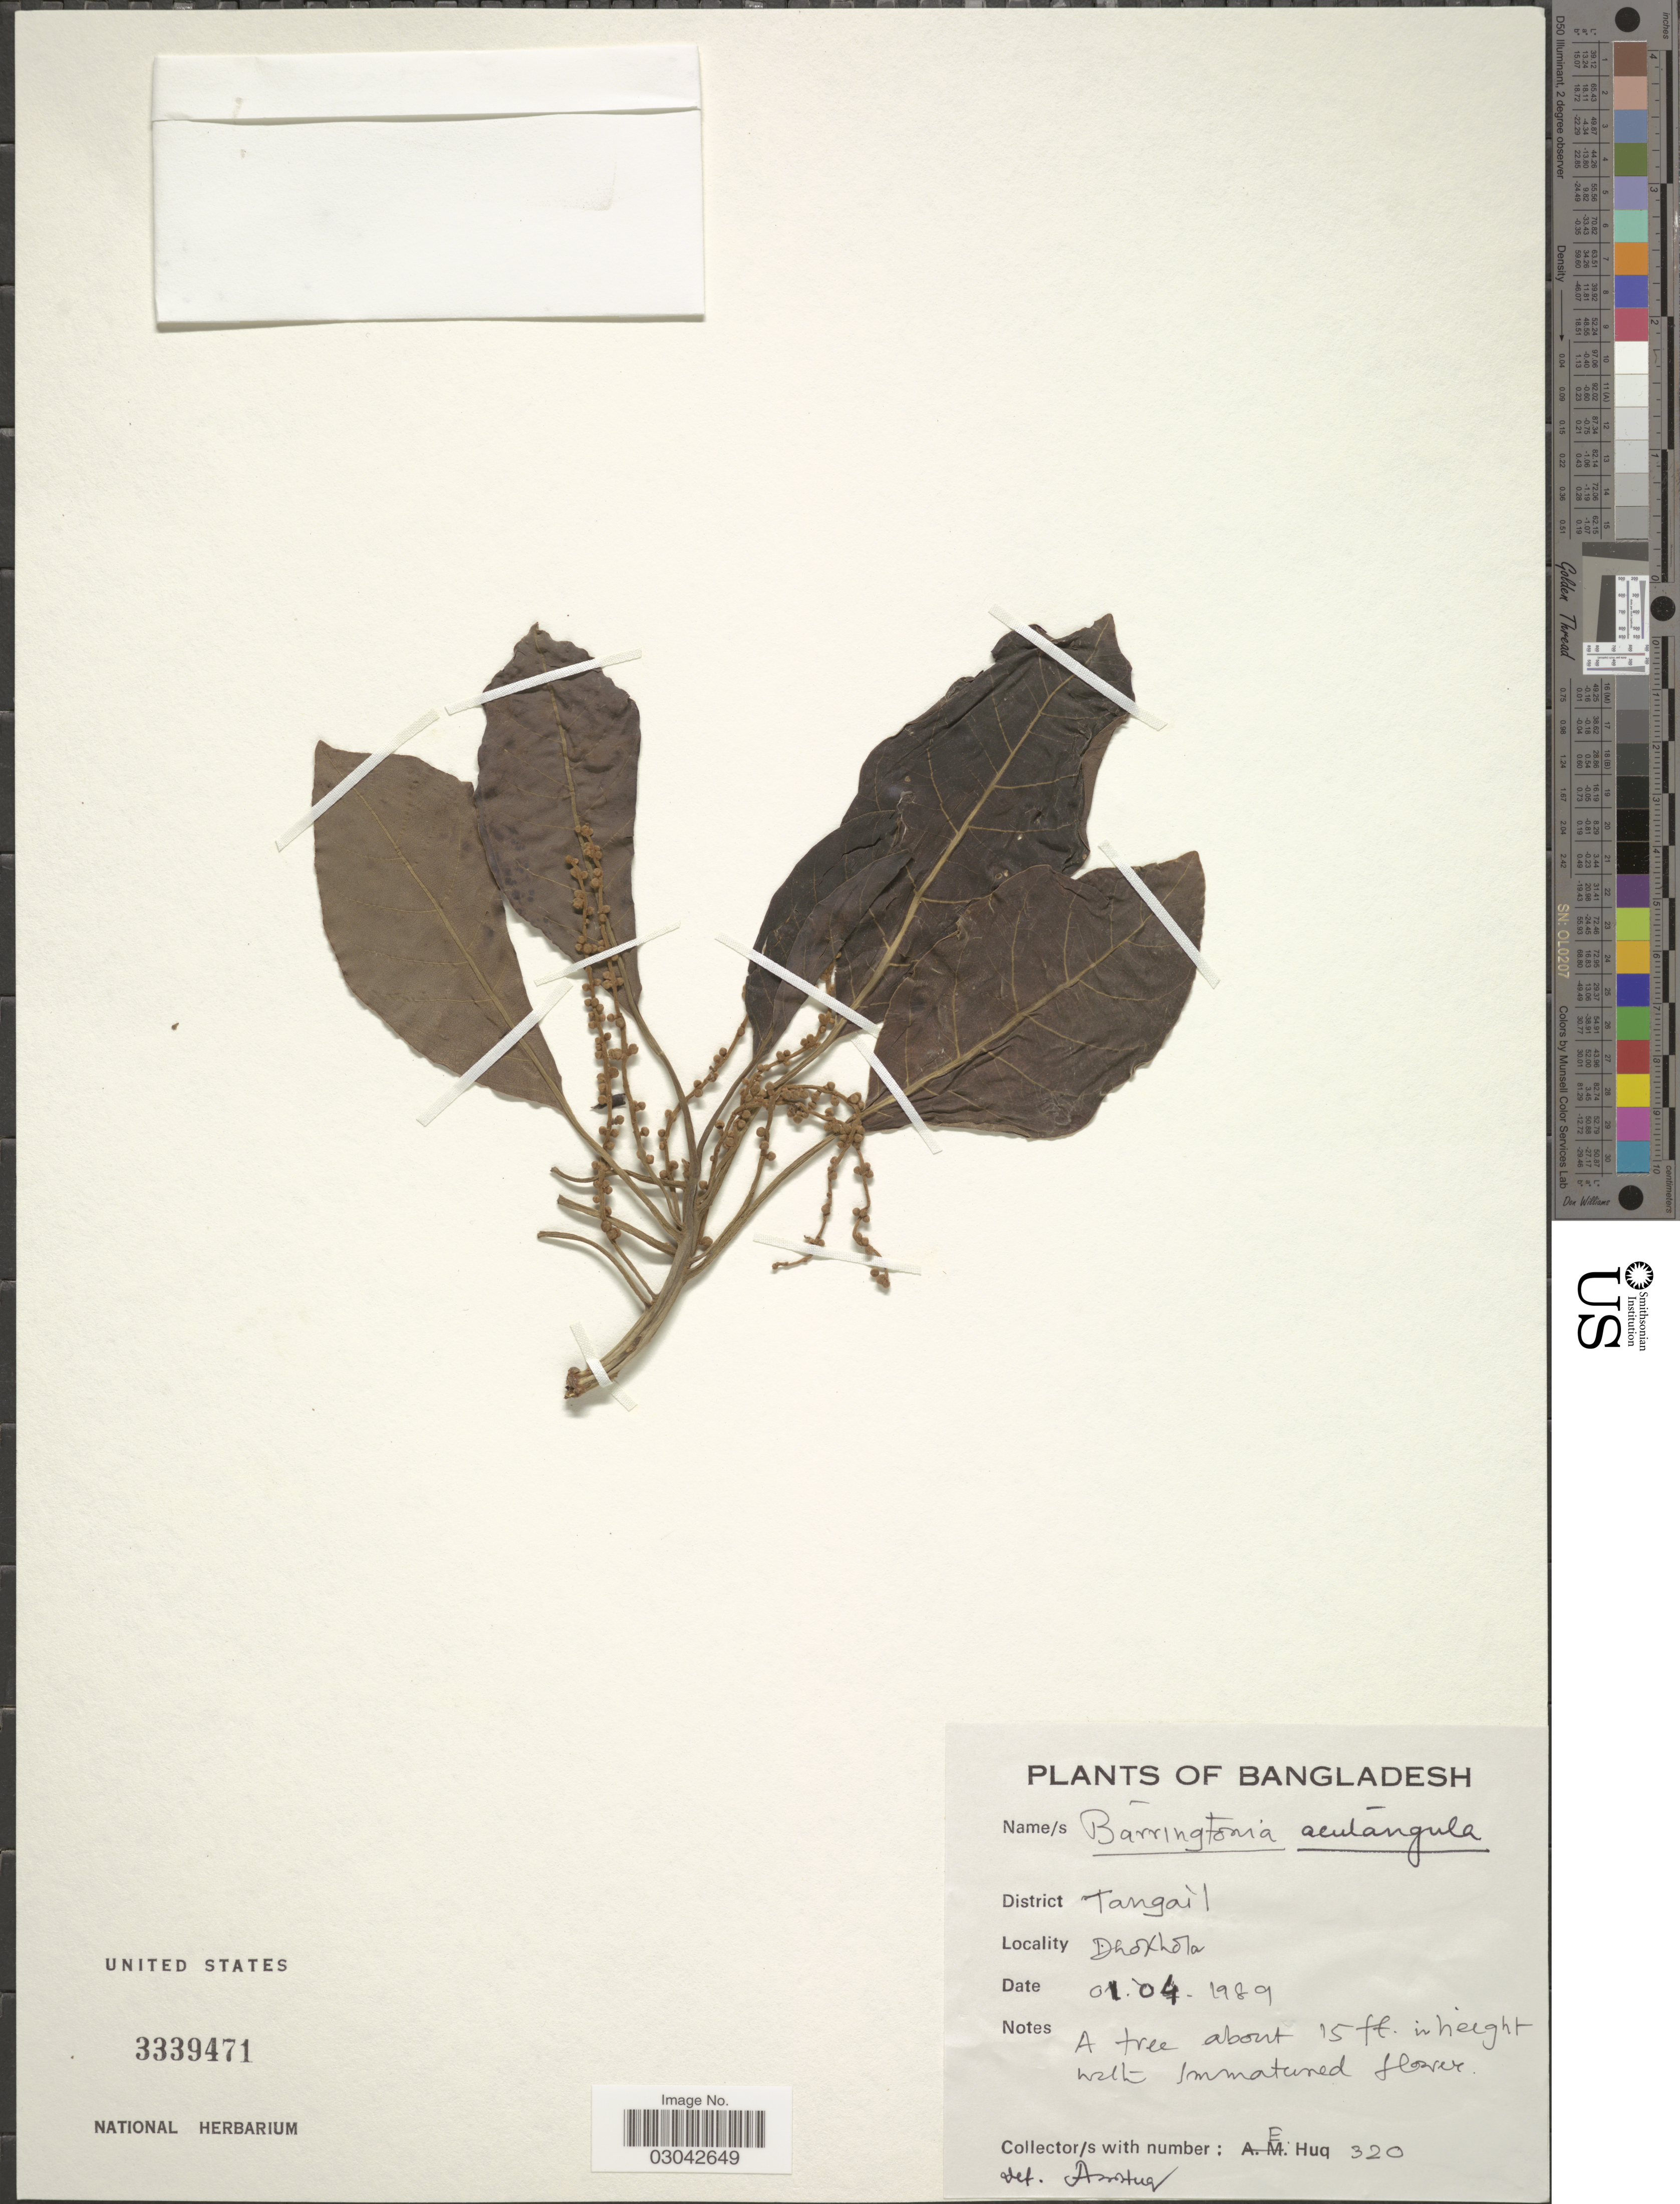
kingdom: Plantae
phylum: Tracheophyta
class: Magnoliopsida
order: Ericales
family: Lecythidaceae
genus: Barringtonia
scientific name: Barringtonia acutangula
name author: (L.) Gaertn.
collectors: E. Huq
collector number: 320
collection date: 1989-04-01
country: Bangladesh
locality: District Tangail. Dokhola.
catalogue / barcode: US 3339471